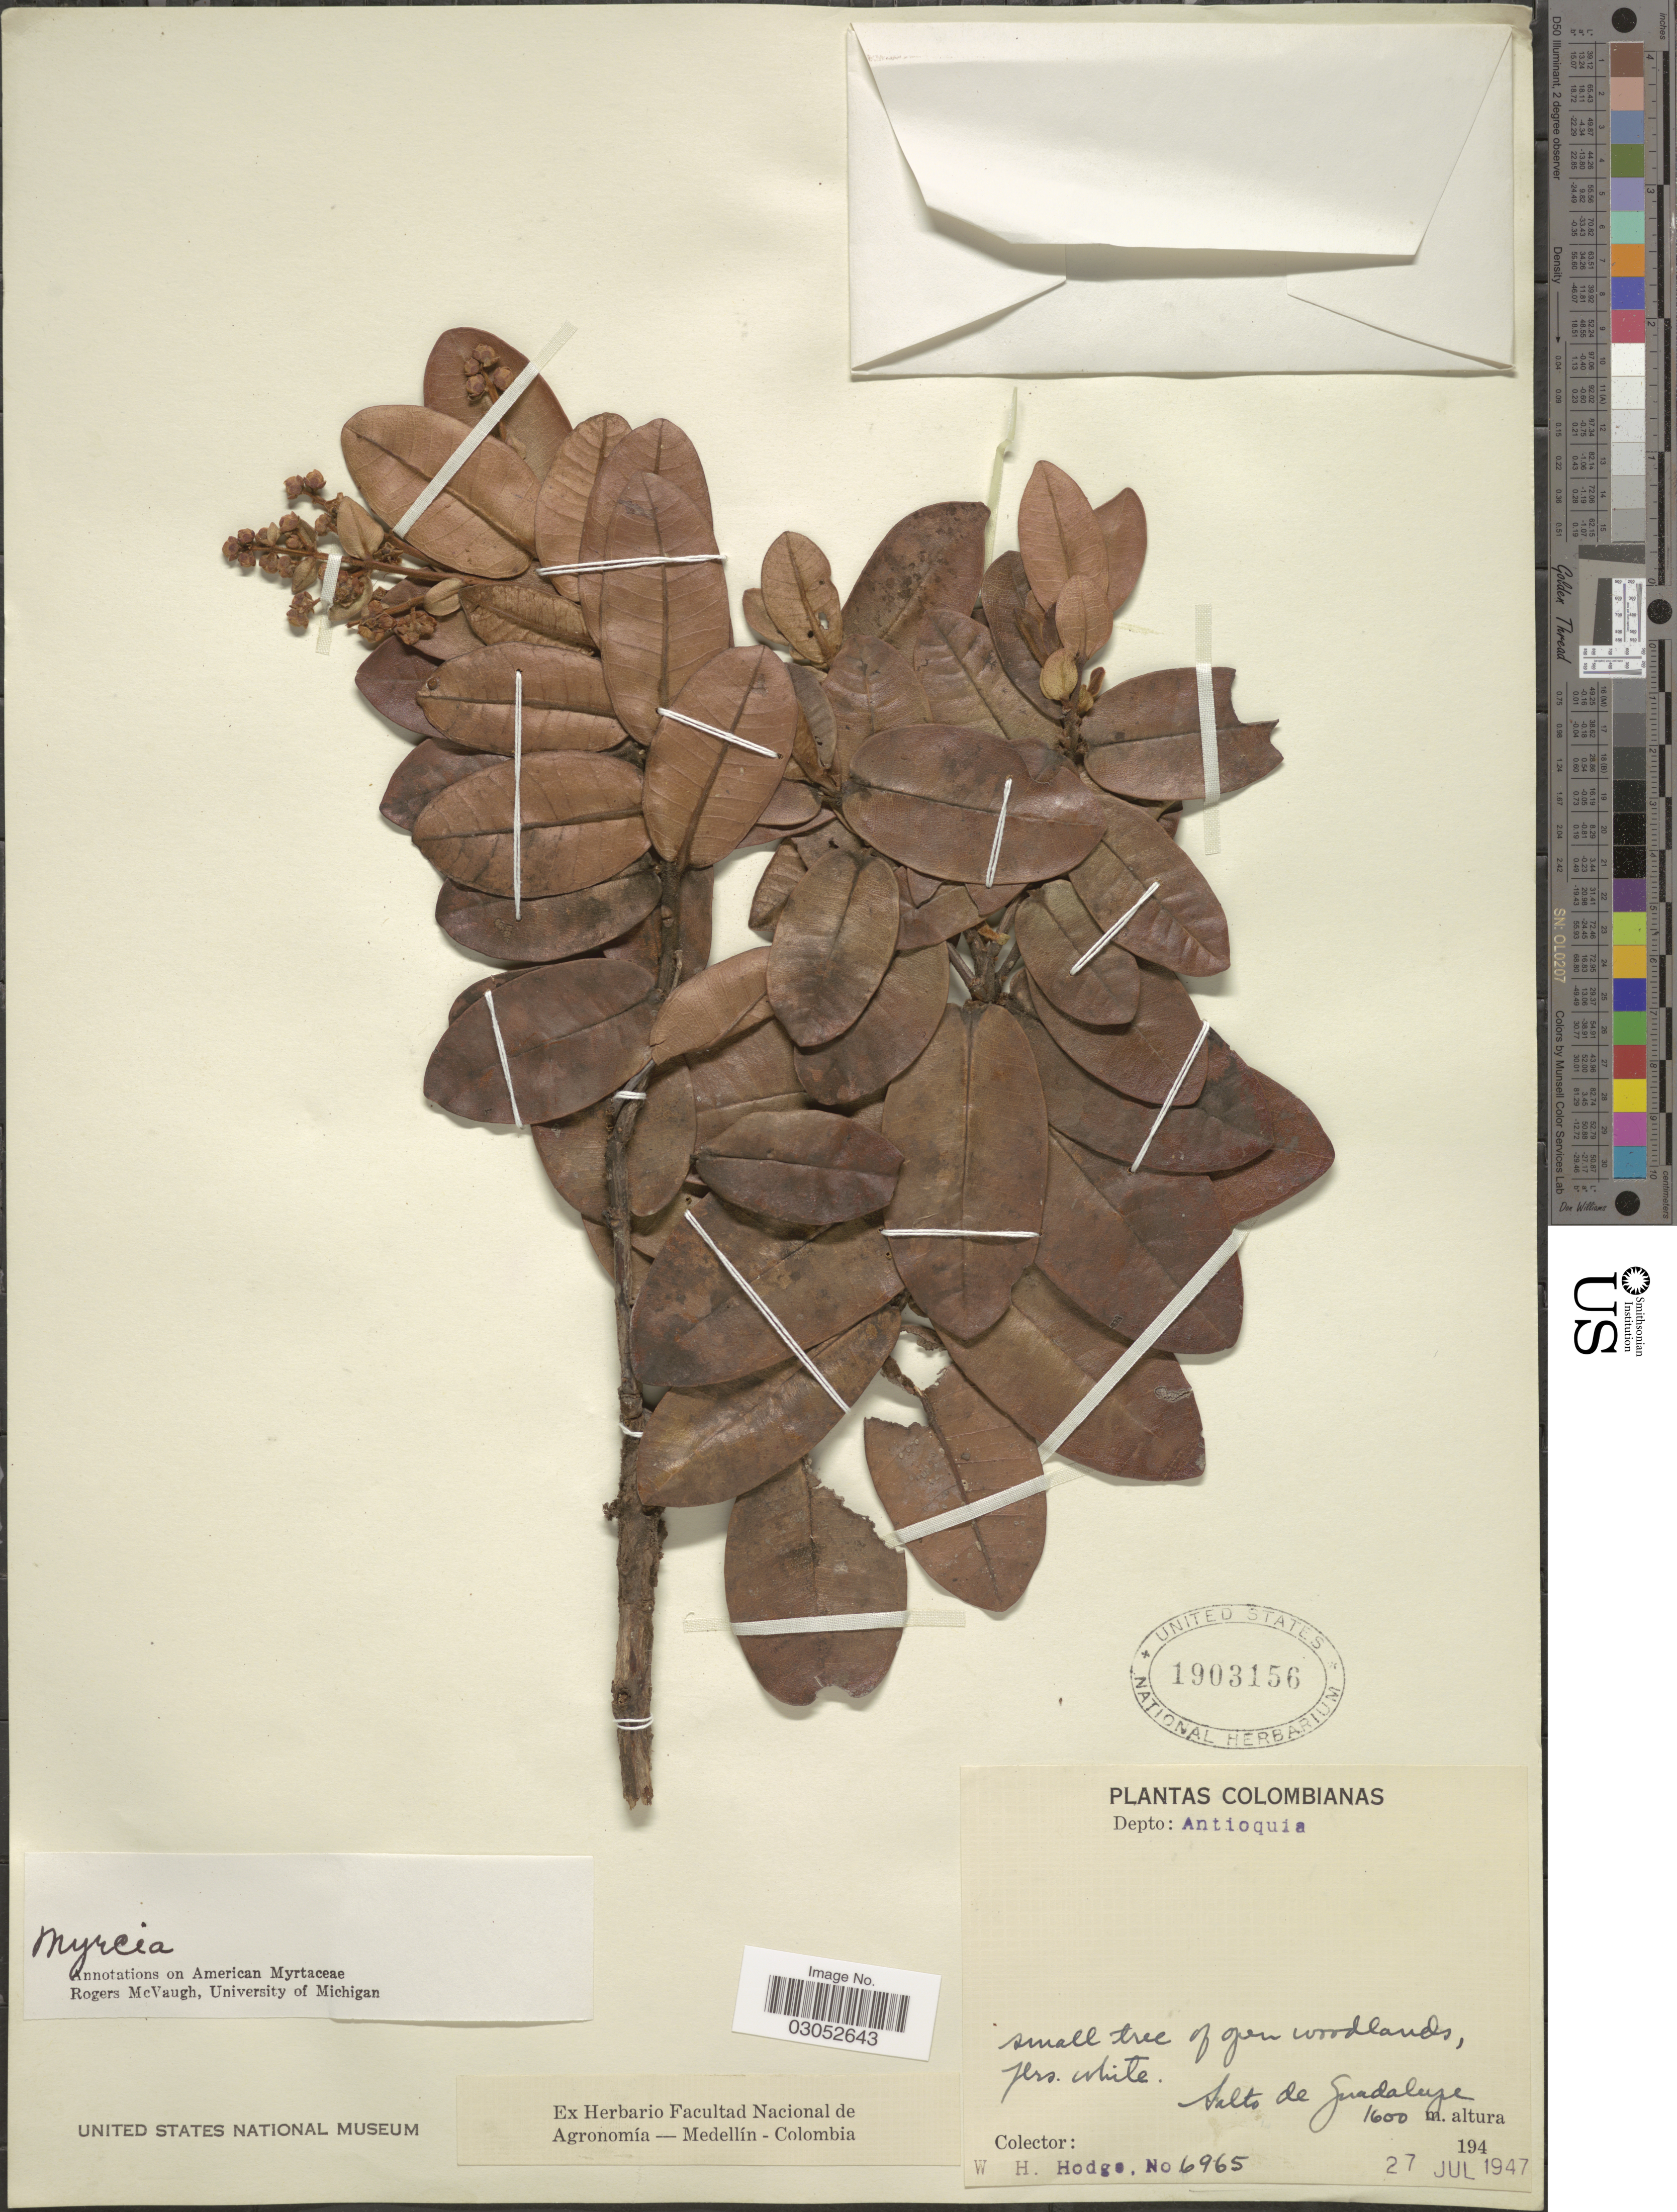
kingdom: Plantae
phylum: Tracheophyta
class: Magnoliopsida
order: Myrtales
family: Myrtaceae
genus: Myrcia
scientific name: Myrcia sp.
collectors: W. Hodge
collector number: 6965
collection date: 1947-07-27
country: Colombia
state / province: Antioquia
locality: Depto: Antioquia. Salto de Guadalupe.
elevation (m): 1600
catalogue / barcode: US 1903156